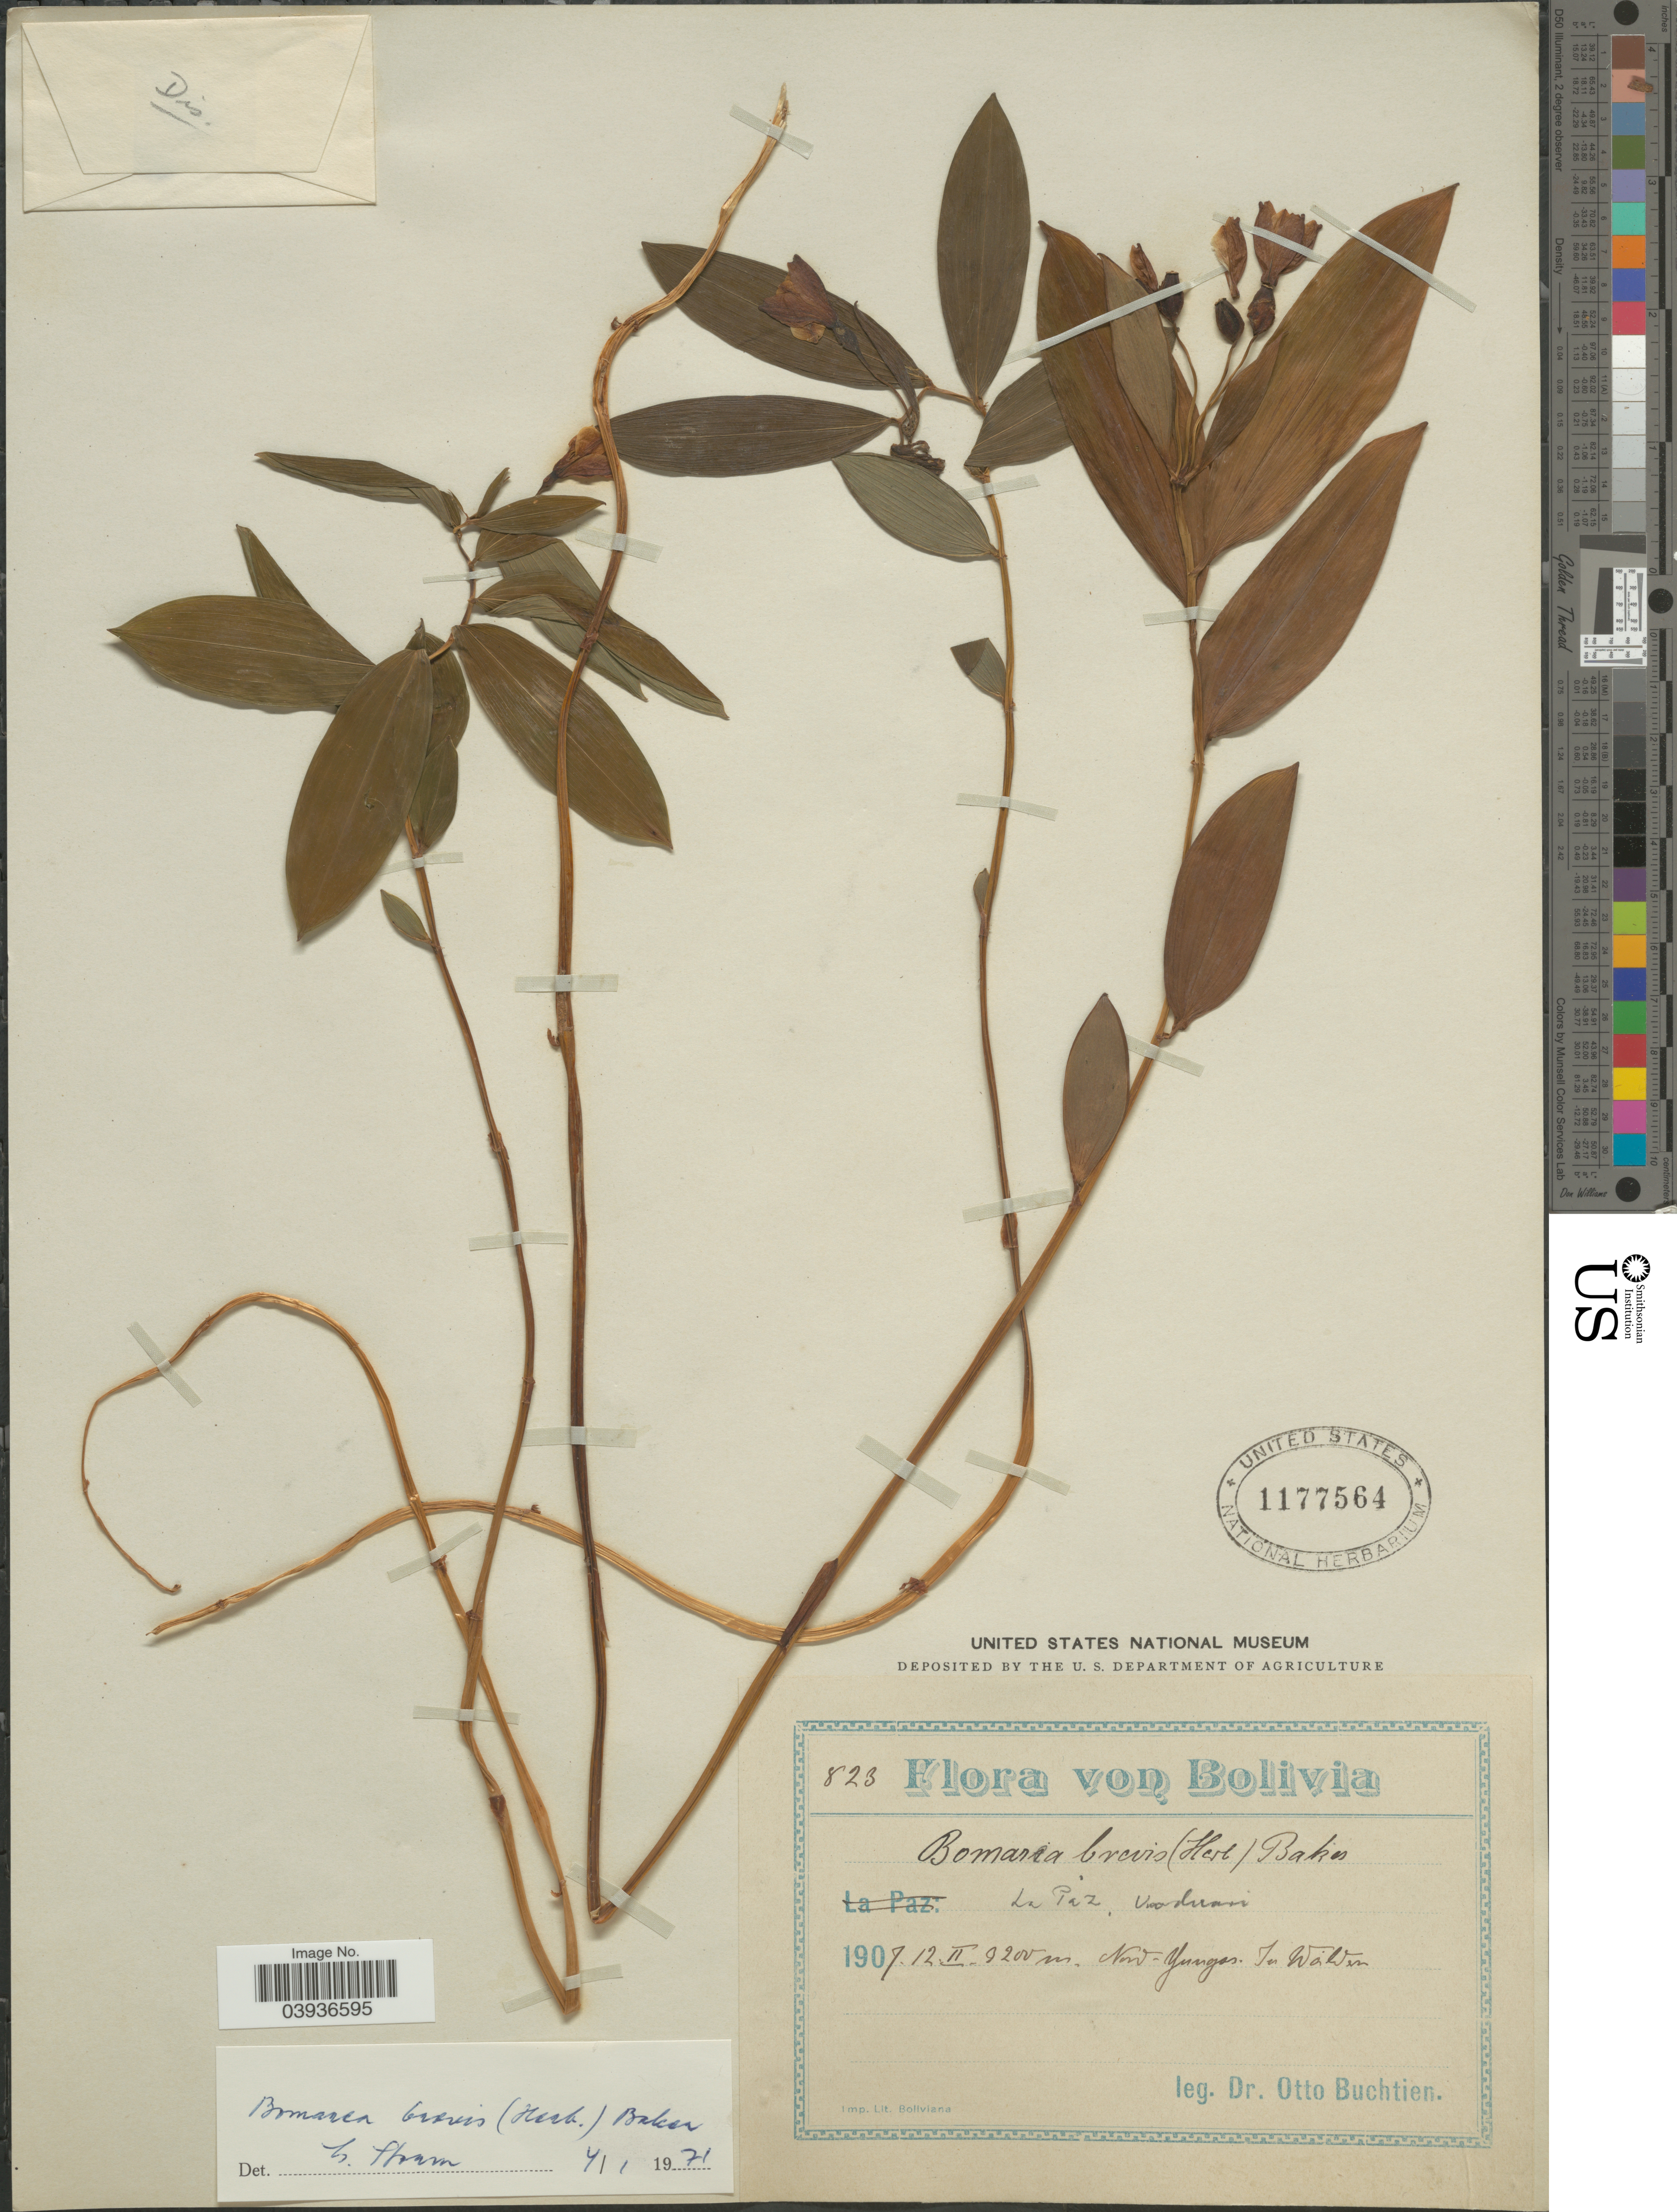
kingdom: Plantae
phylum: Tracheophyta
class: Liliopsida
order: Liliales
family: Alstroemeriaceae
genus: Bomarea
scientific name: Bomarea brevis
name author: (Herb.) Baker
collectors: O. Buchtien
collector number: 823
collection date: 1907-02-12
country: Bolivia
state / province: La Paz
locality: Unduavi. Nord-Yungas. In Walden.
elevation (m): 3200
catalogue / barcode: US 1177564